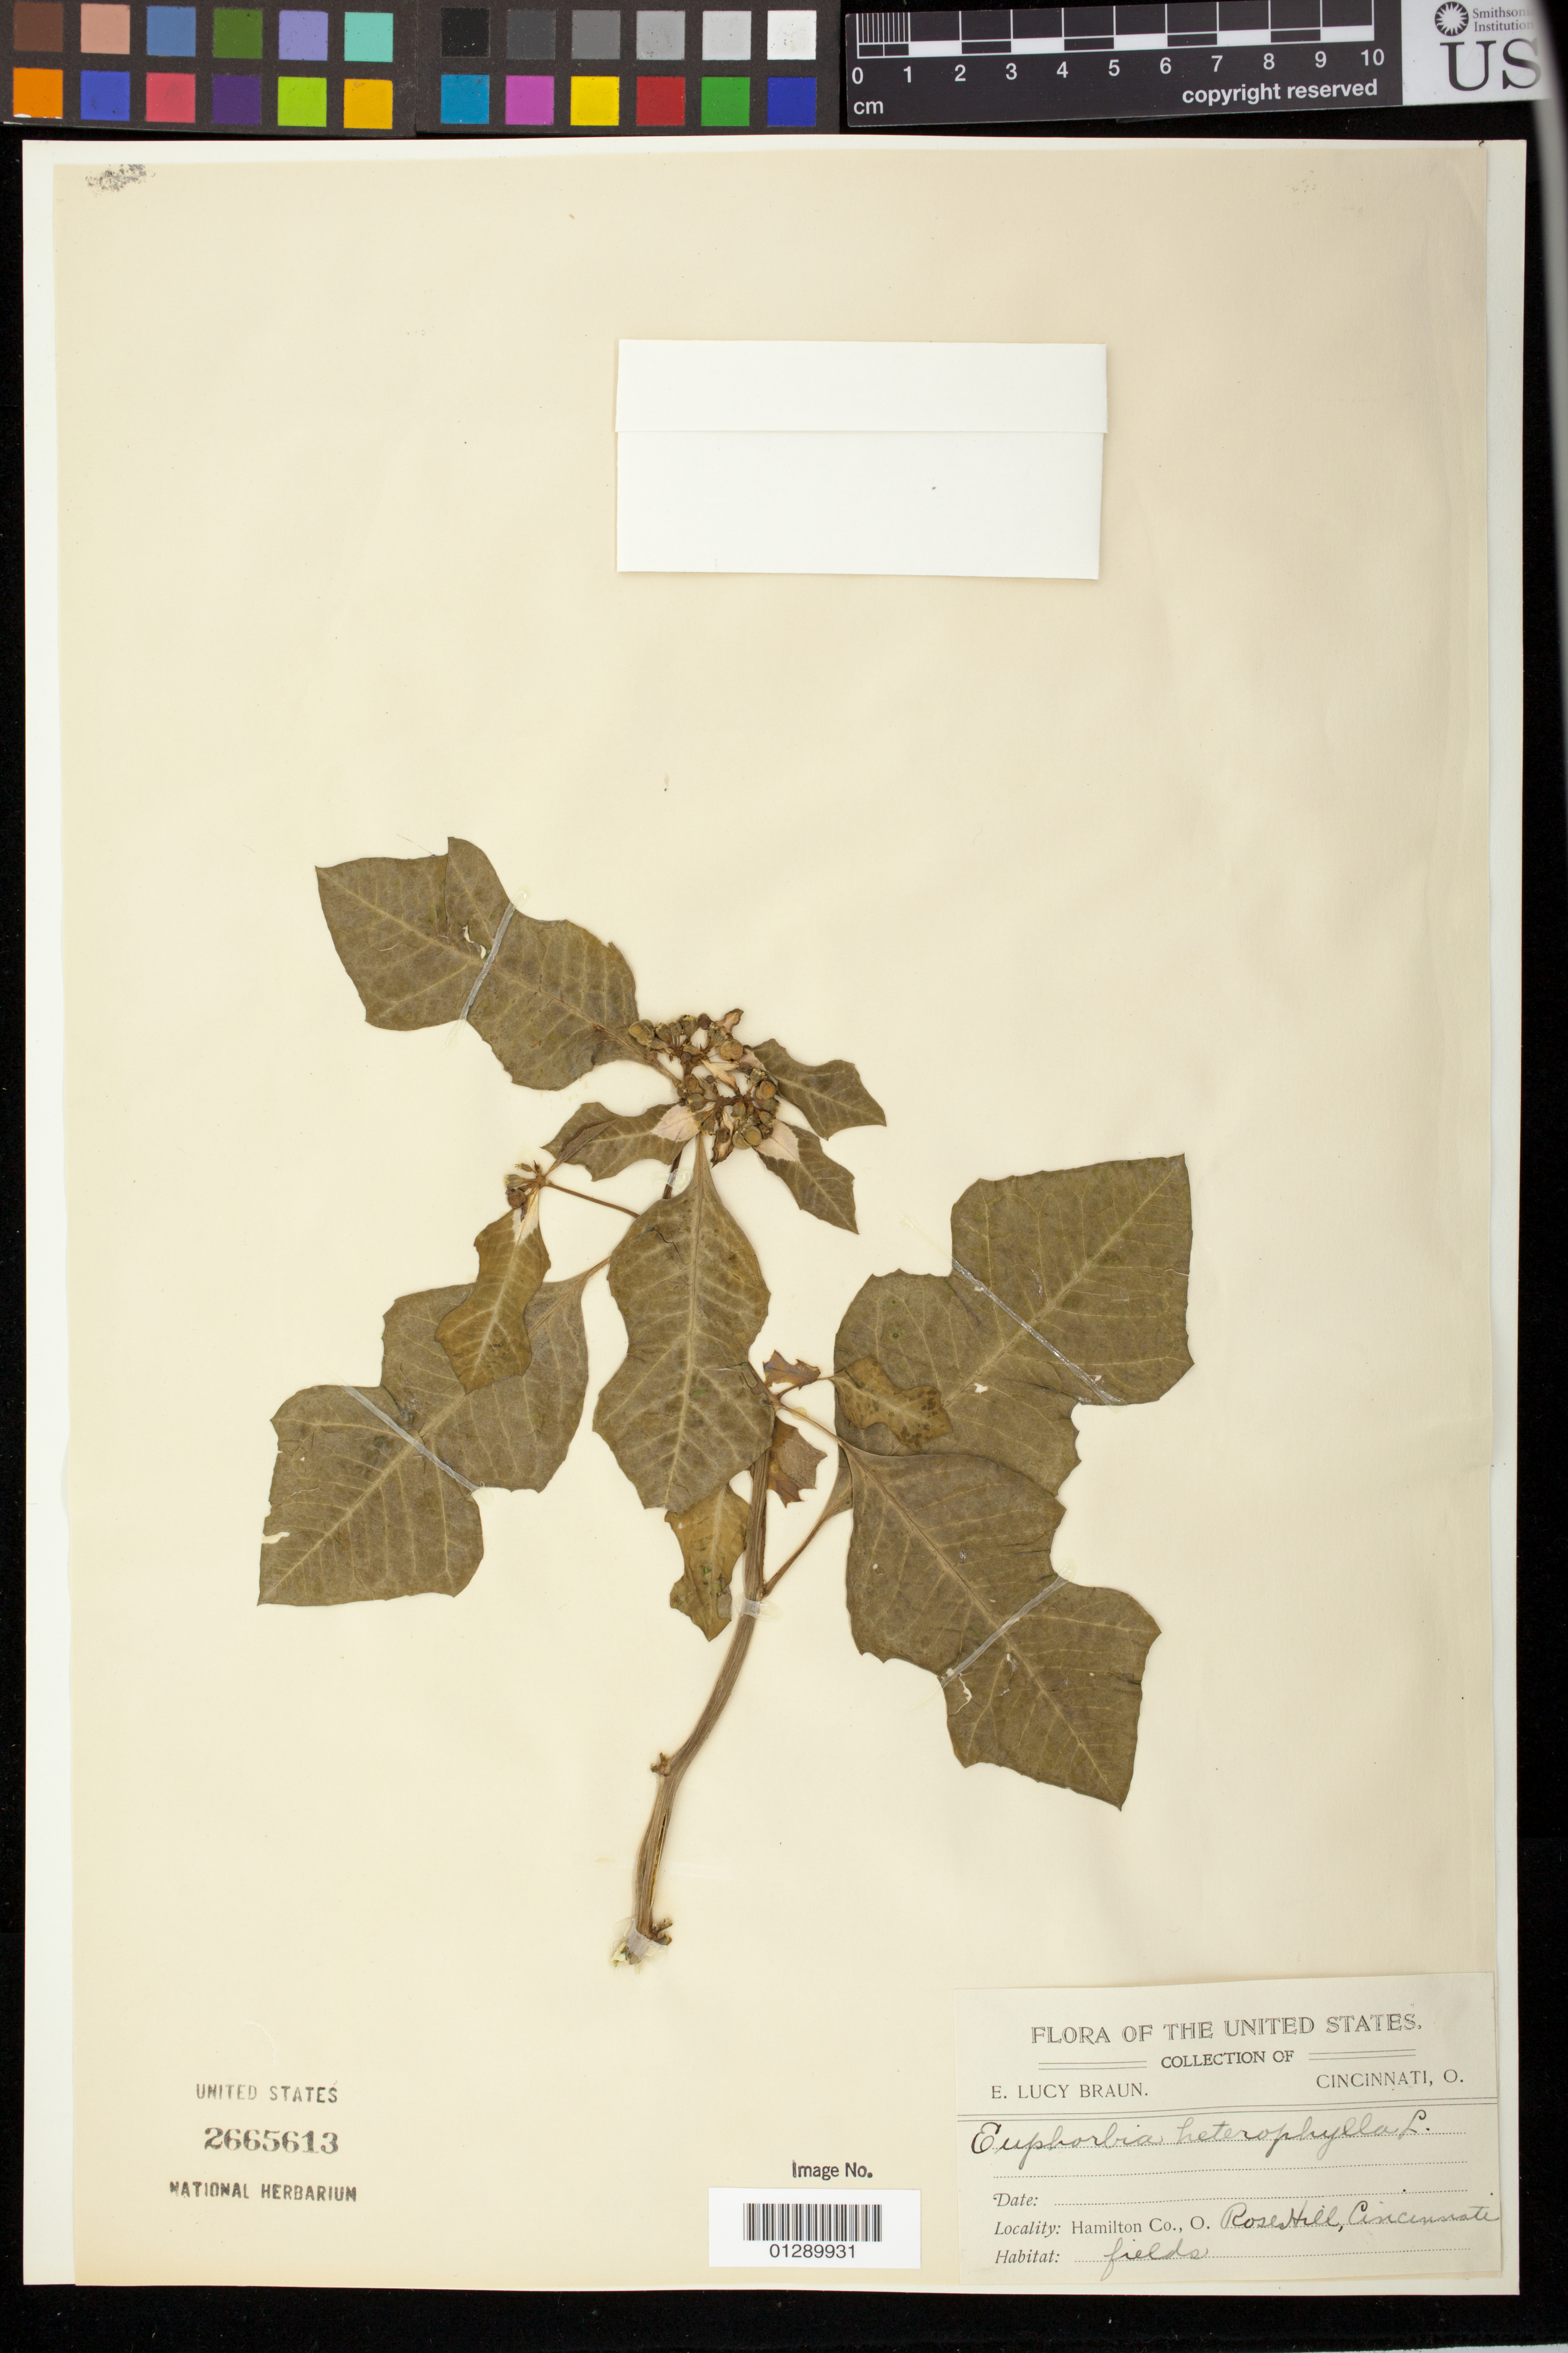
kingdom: Plantae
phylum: Tracheophyta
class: Magnoliopsida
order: Malpighiales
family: Euphorbiaceae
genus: Euphorbia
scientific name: Euphorbia heterophylla var. cyathophora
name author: (Murr.) Griseb.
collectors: E. L. Braun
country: United States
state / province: Ohio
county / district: Hamilton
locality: Rosehill, Cincinnati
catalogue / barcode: US 2665613